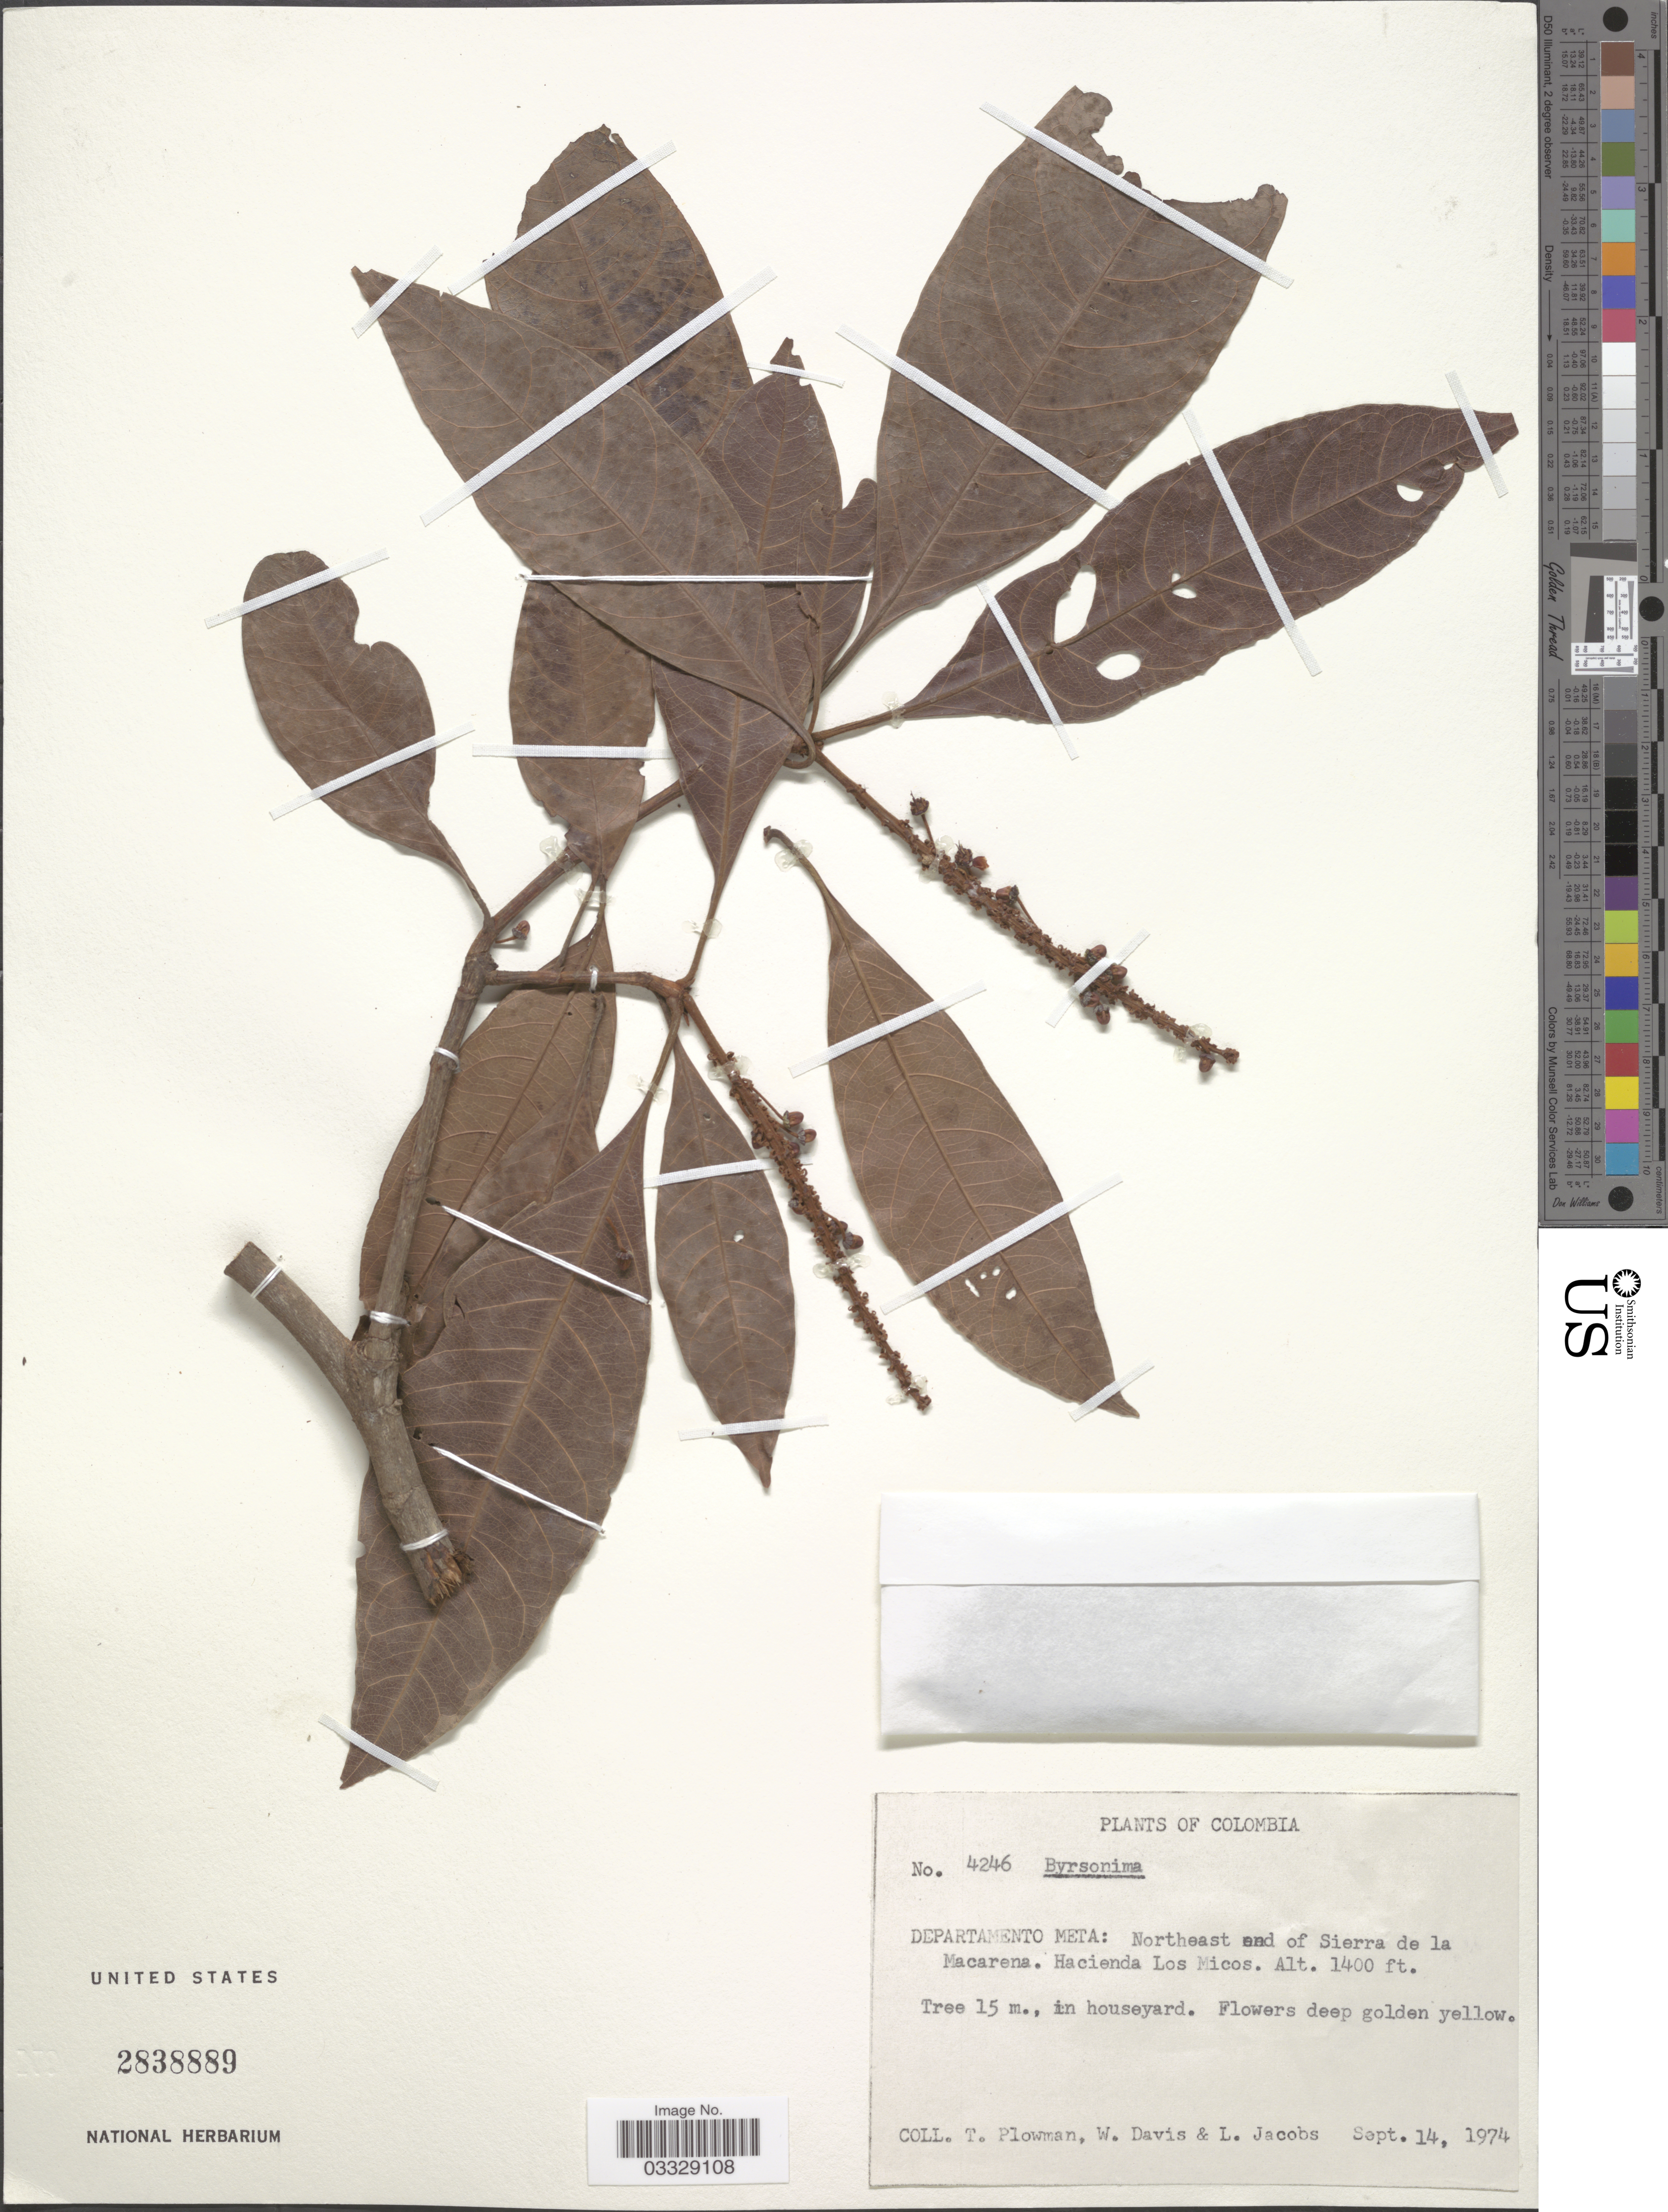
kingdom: Plantae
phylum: Tracheophyta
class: Magnoliopsida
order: Malpighiales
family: Malpighiaceae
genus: Byrsonima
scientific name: Byrsonima sp.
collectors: T. Plowman & W. Davis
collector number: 4246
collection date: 1974-09-14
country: Colombia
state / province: Meta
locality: Departamento Meta: Northeast end of Sierra de la Macarena. Hacienda Los Micos.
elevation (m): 427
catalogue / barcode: US 2838889